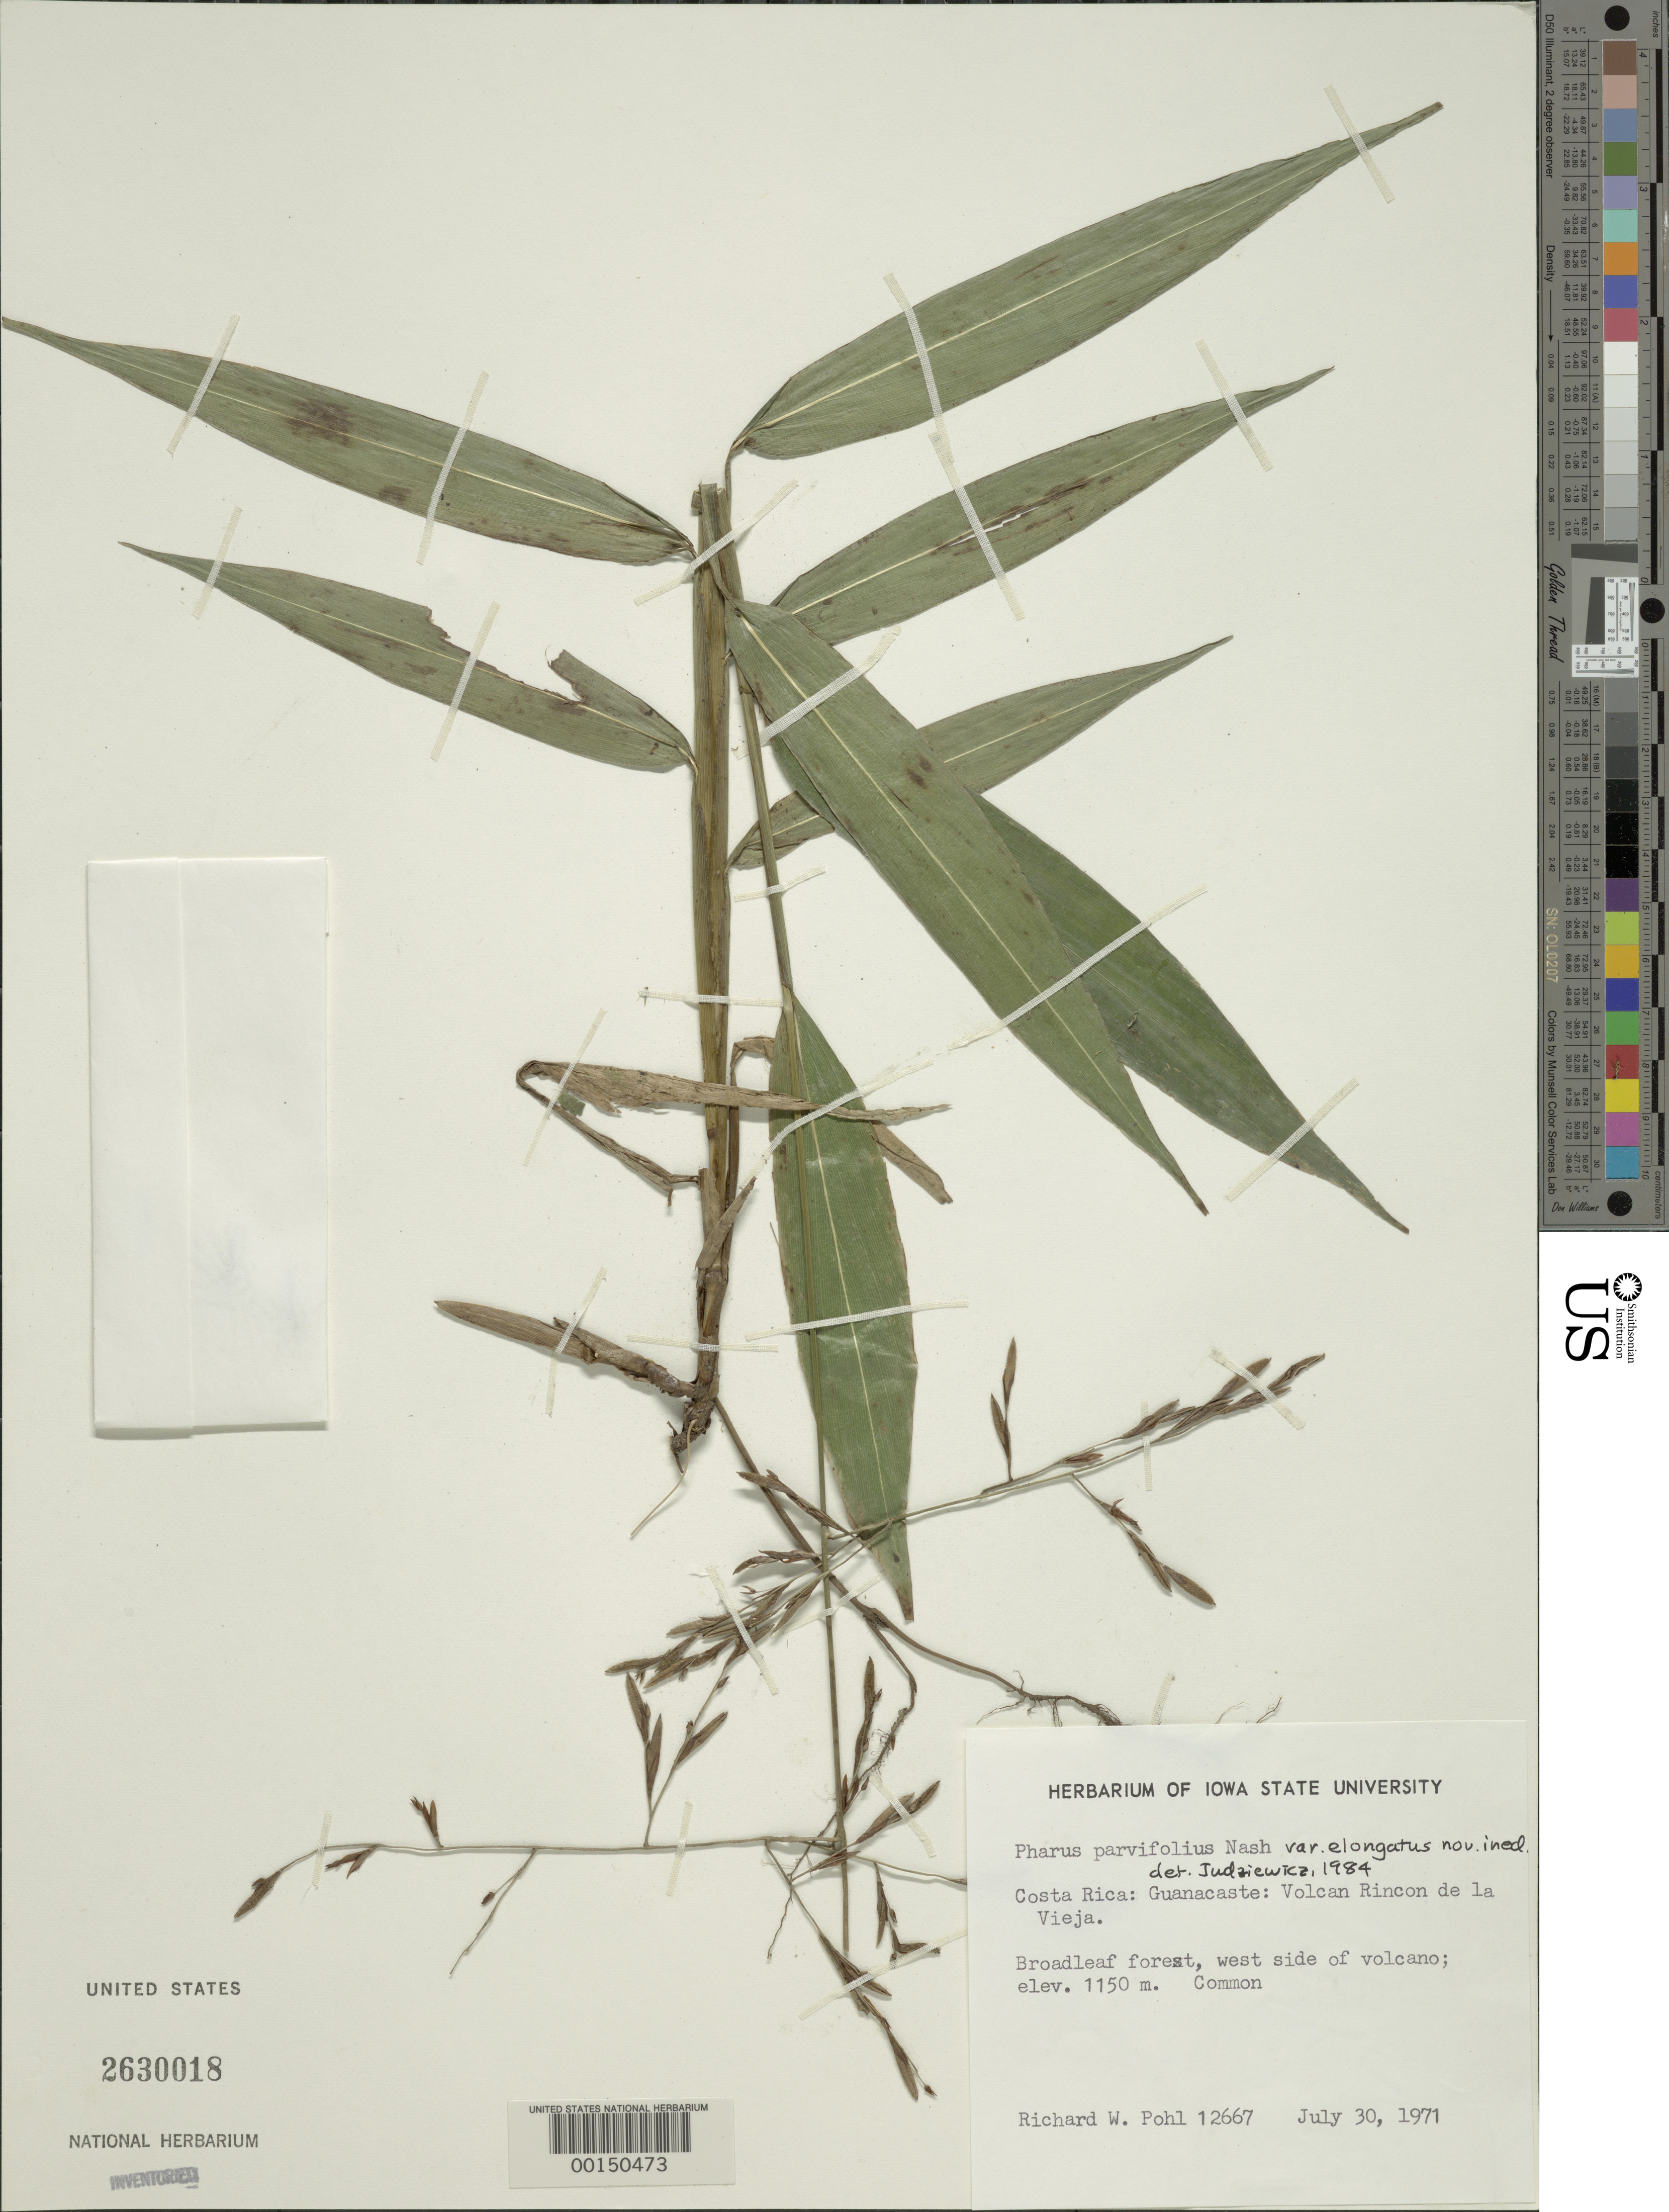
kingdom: Plantae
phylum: Tracheophyta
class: Liliopsida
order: Poales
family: Poaceae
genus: Pharus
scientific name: Pharus parvifolius subsp. elongatus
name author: Judz.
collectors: R. W. Pohl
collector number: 12667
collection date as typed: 30 Jul 1971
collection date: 1971-07-30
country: Costa Rica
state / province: Guanacaste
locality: Volcan Rincon de La Vieja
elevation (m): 1150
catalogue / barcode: US 2630018